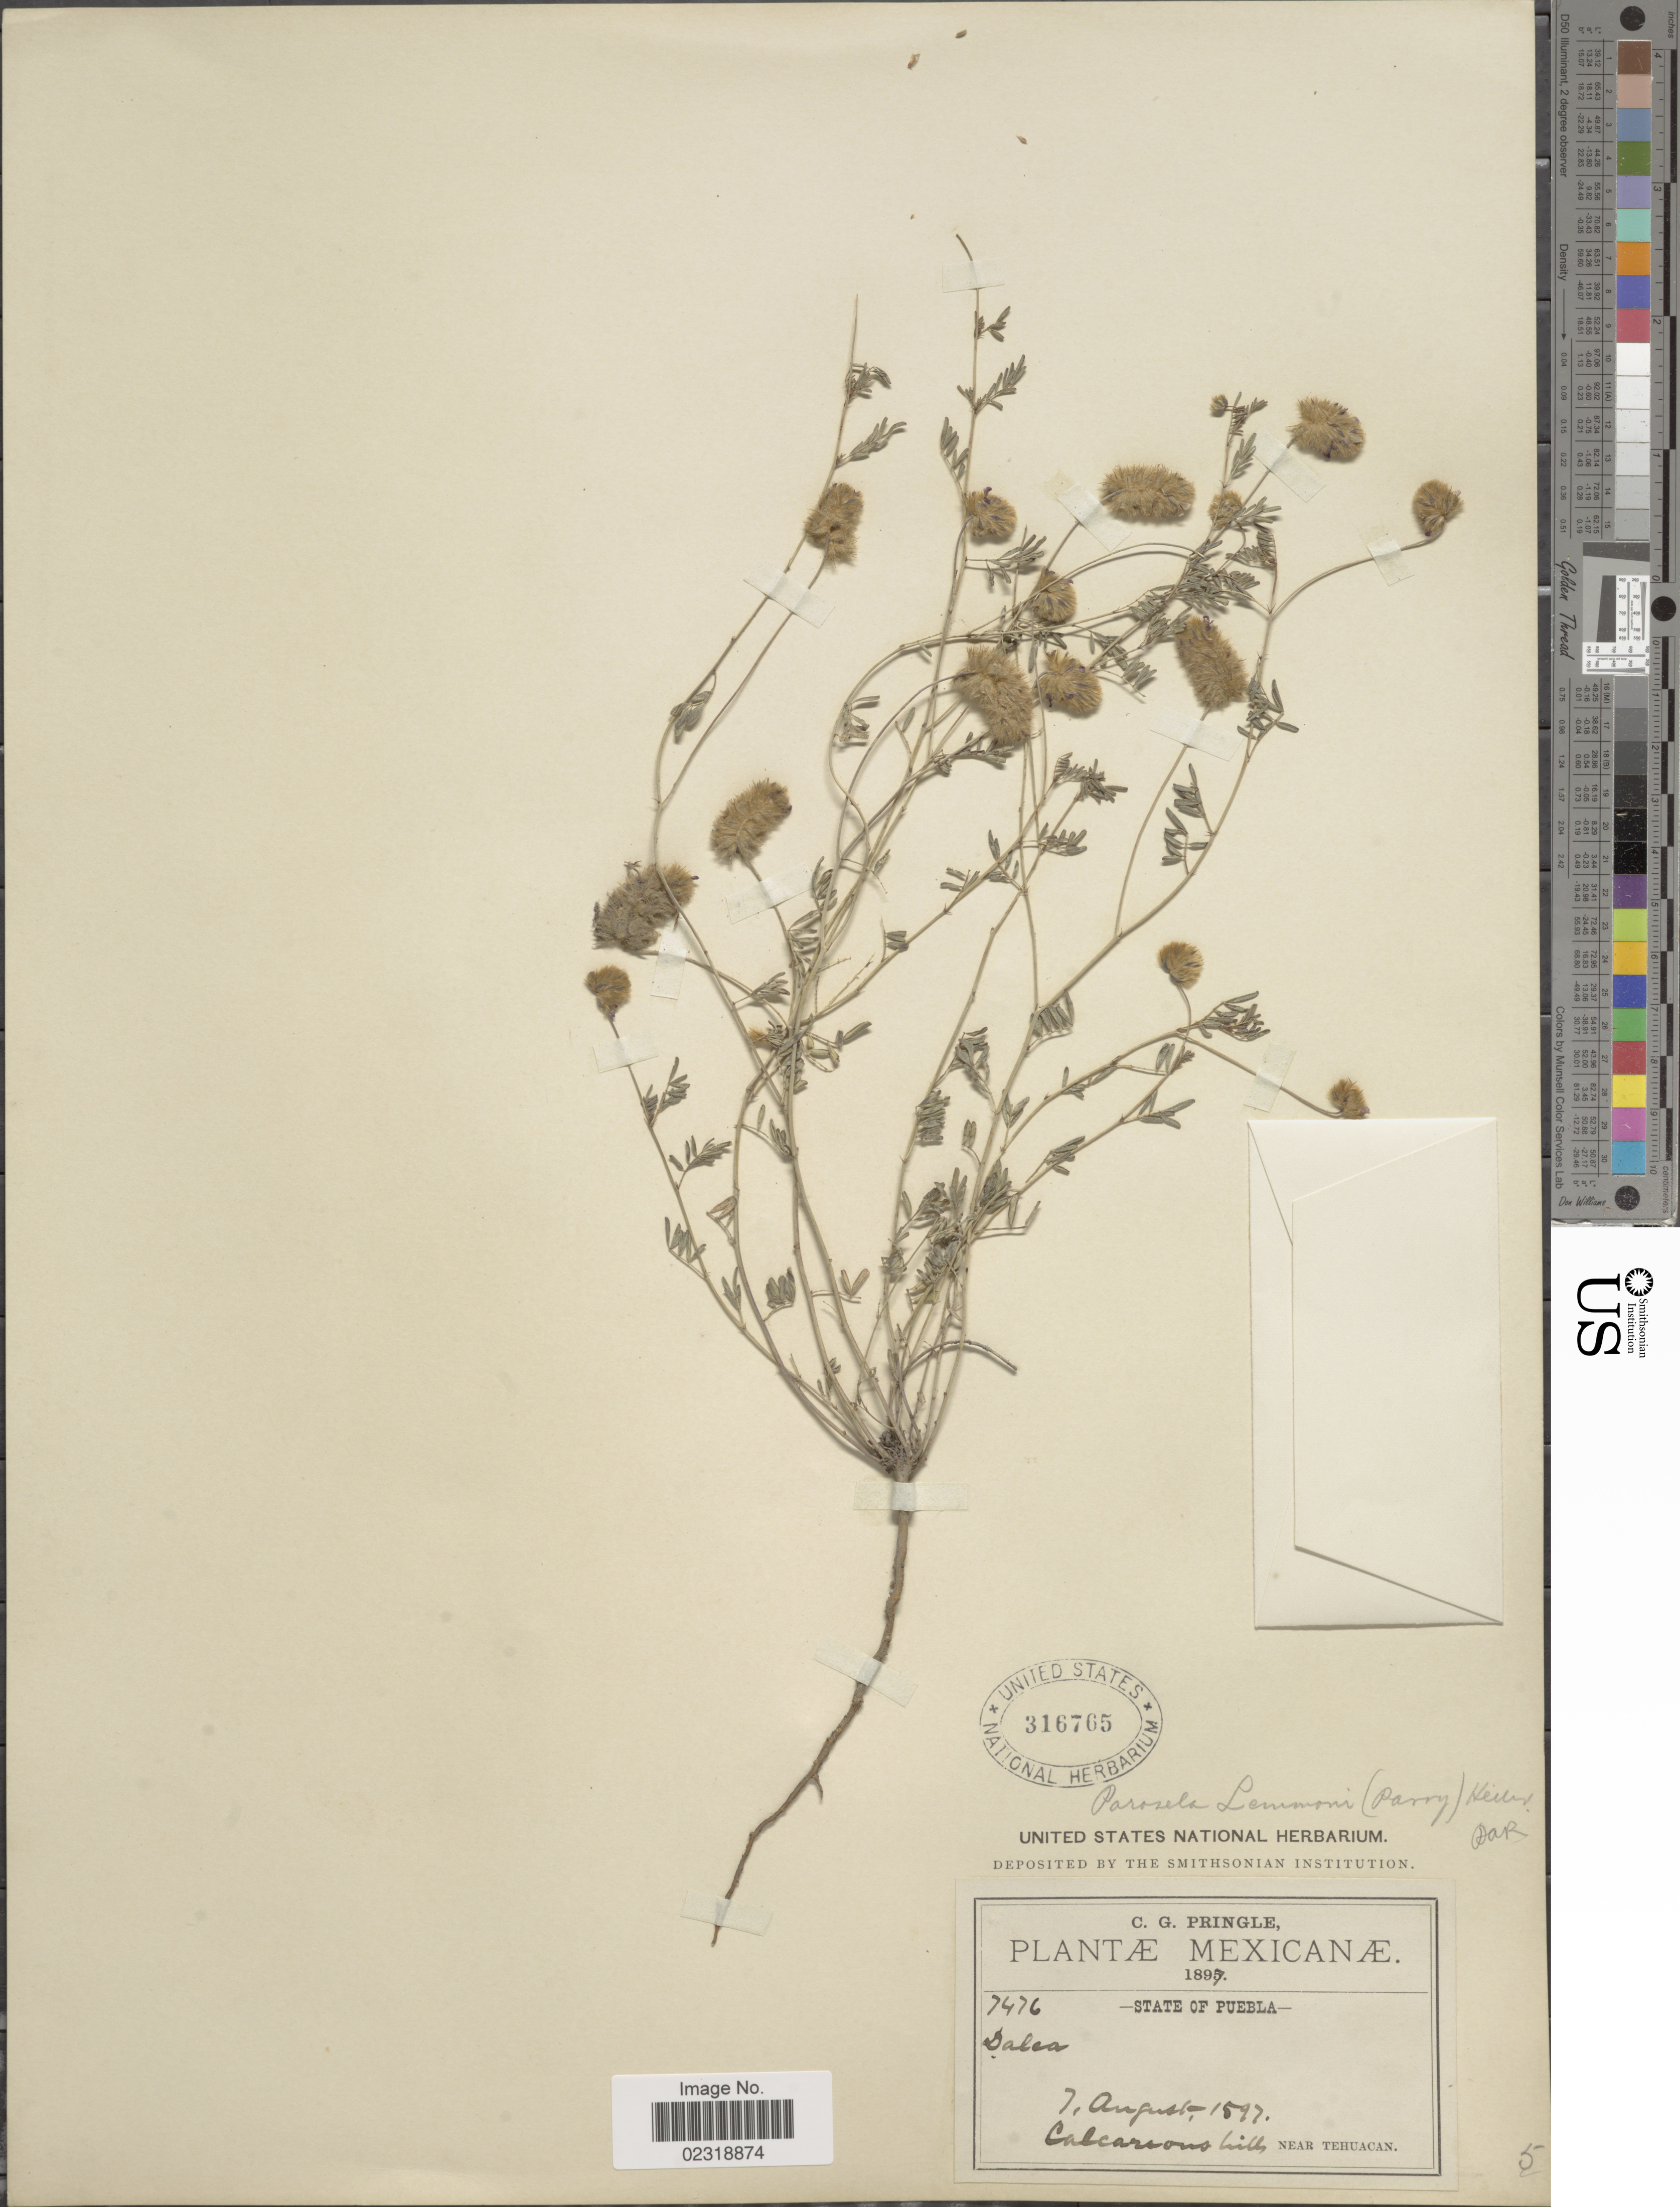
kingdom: Plantae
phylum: Tracheophyta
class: Magnoliopsida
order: Fabales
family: Fabaceae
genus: Dalea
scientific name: Dalea brachystachys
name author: A. Gray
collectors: C. G. Pringle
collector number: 7476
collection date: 1897-08-07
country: Mexico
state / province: Puebla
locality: Calcareous hills, near Tehuacan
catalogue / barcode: US 316765